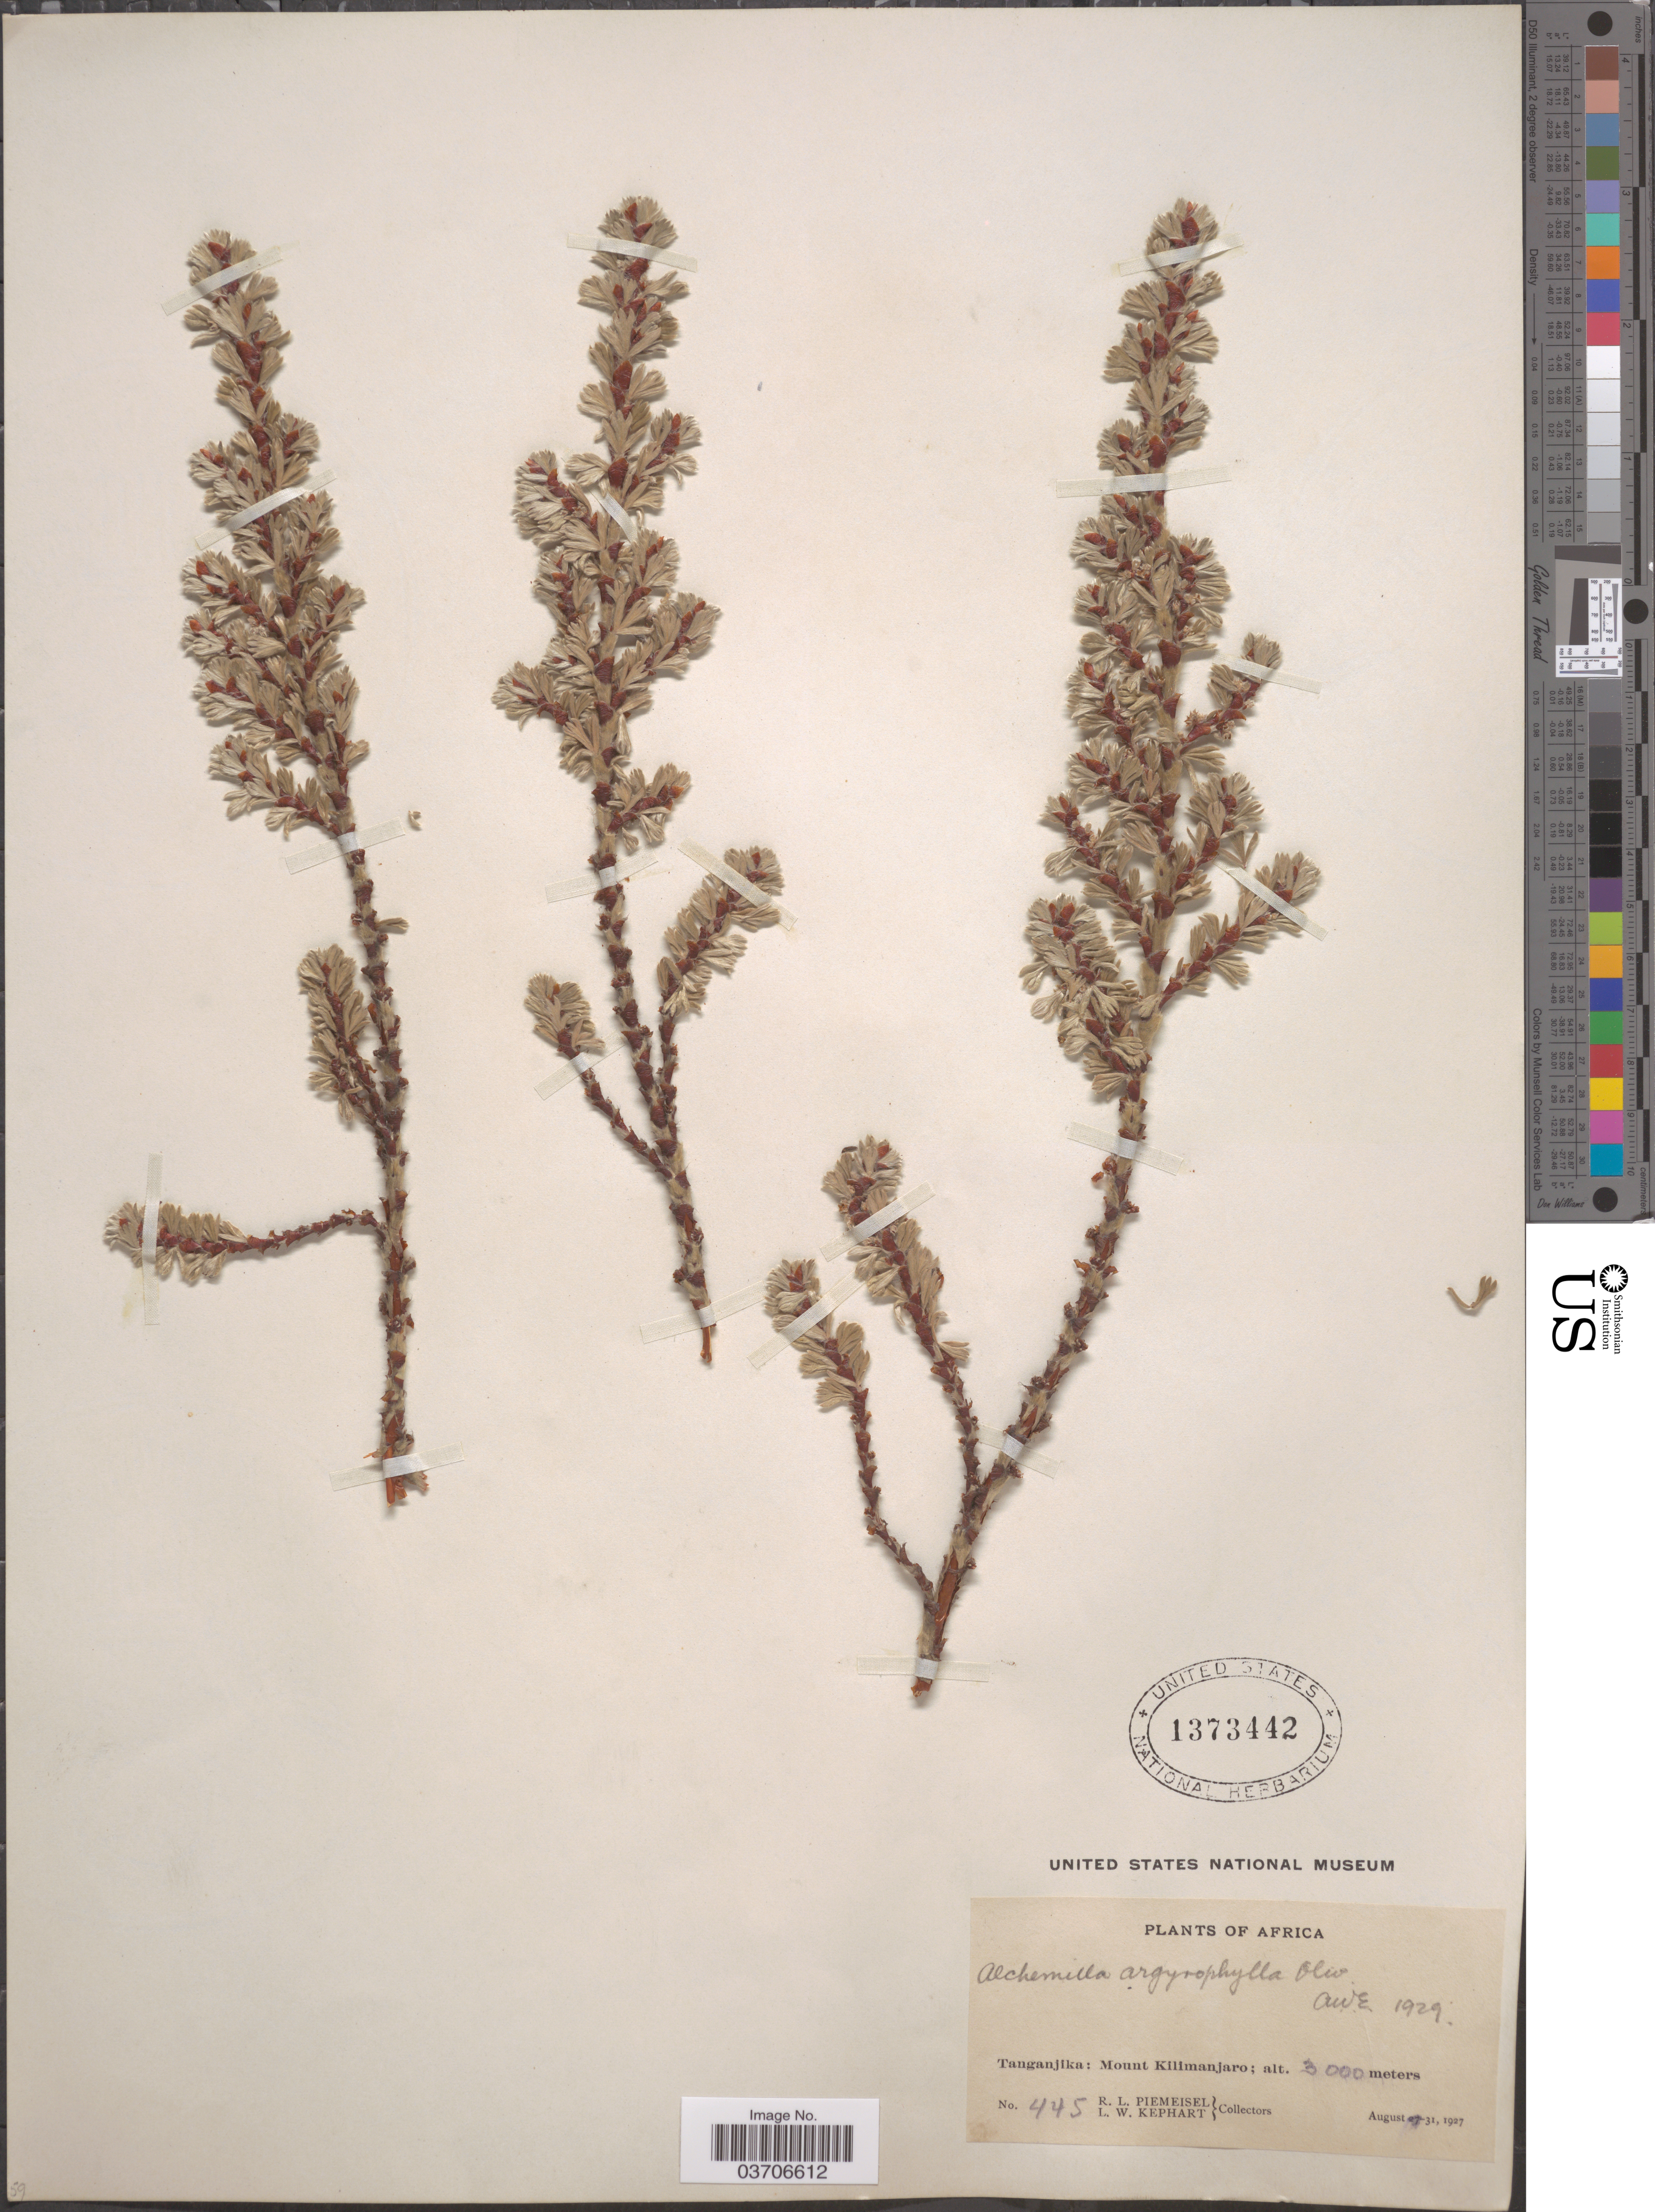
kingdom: Plantae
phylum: Tracheophyta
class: Magnoliopsida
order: Rosales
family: Rosaceae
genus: Alchemilla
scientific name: Alchemilla argyrophylla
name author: Oliv.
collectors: R. L. Piemeisel & L. W. Kephart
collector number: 445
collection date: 1927-08-31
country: Tanzania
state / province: Kilimanjaro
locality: Tanganjika: Mount Kilimanjaro.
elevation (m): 3000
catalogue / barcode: US 1373442